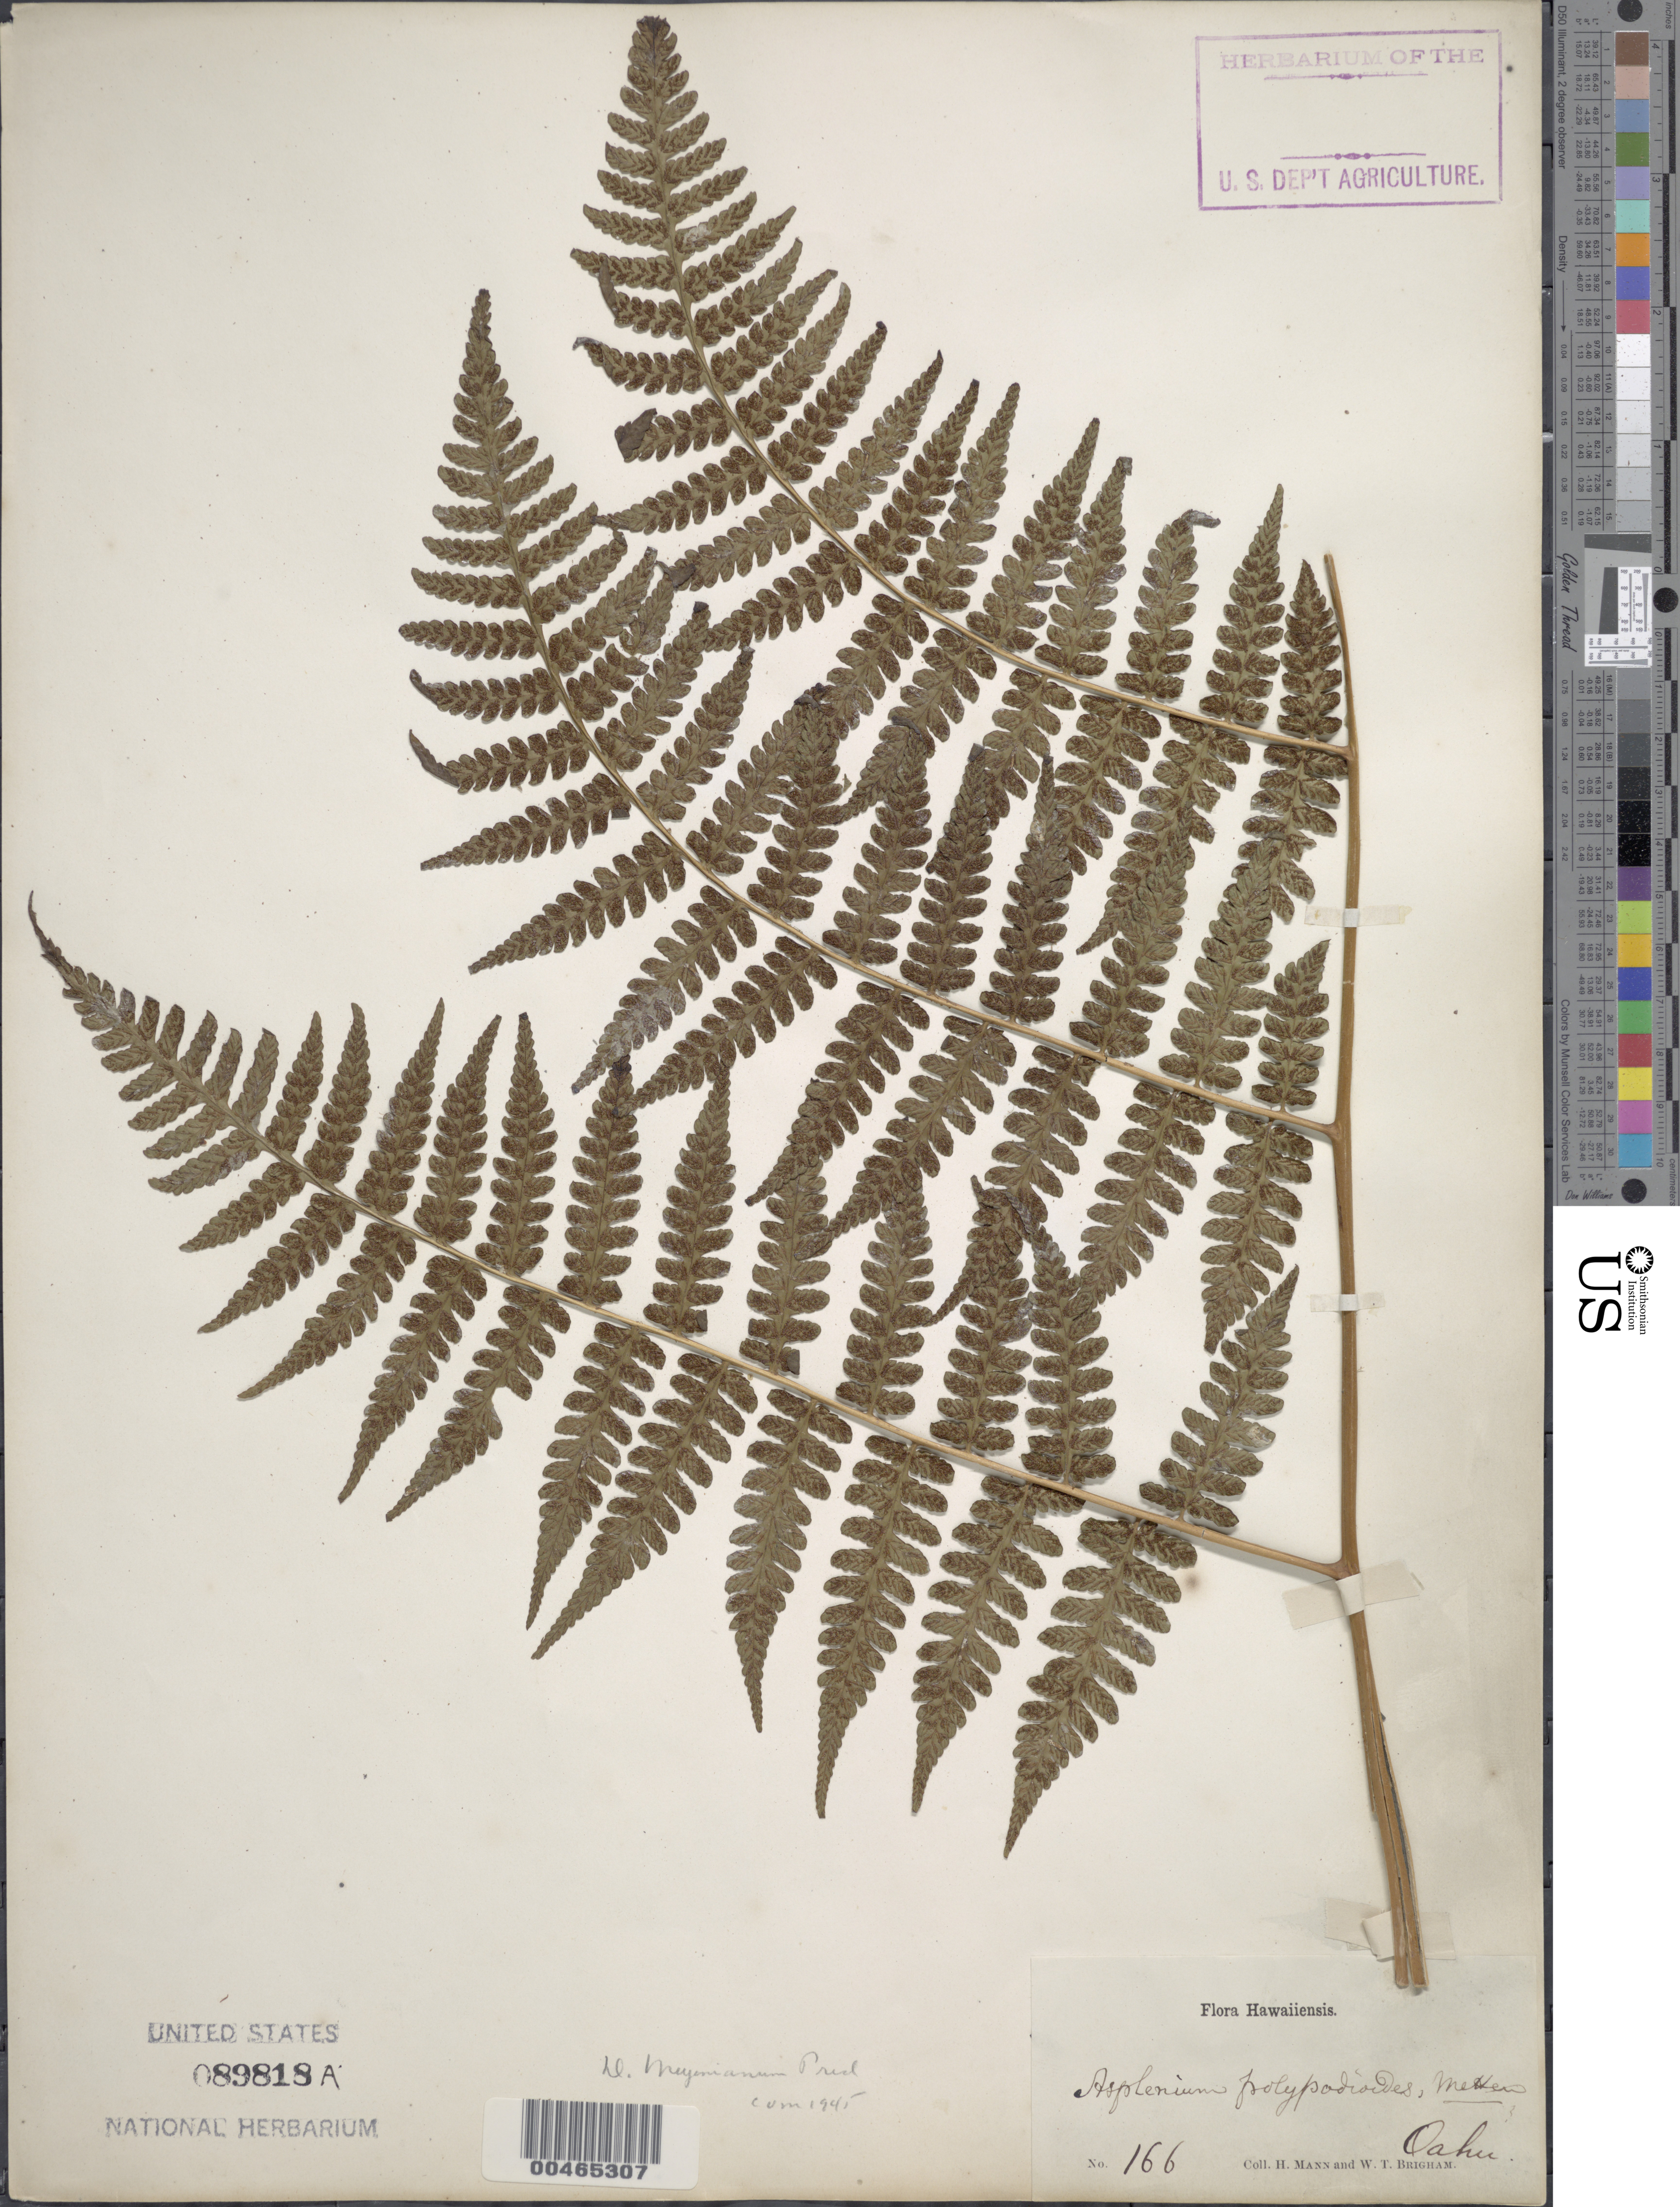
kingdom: Plantae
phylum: Tracheophyta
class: Polypodiopsida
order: Polypodiales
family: Athyriaceae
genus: Diplazium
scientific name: Diplazium sandwichianum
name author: (C. Presl) Diels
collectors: H. Mann & W. T. Brigham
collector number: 166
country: United States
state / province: Hawaii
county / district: Honolulu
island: Oahu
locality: Oahu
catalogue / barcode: US 89818